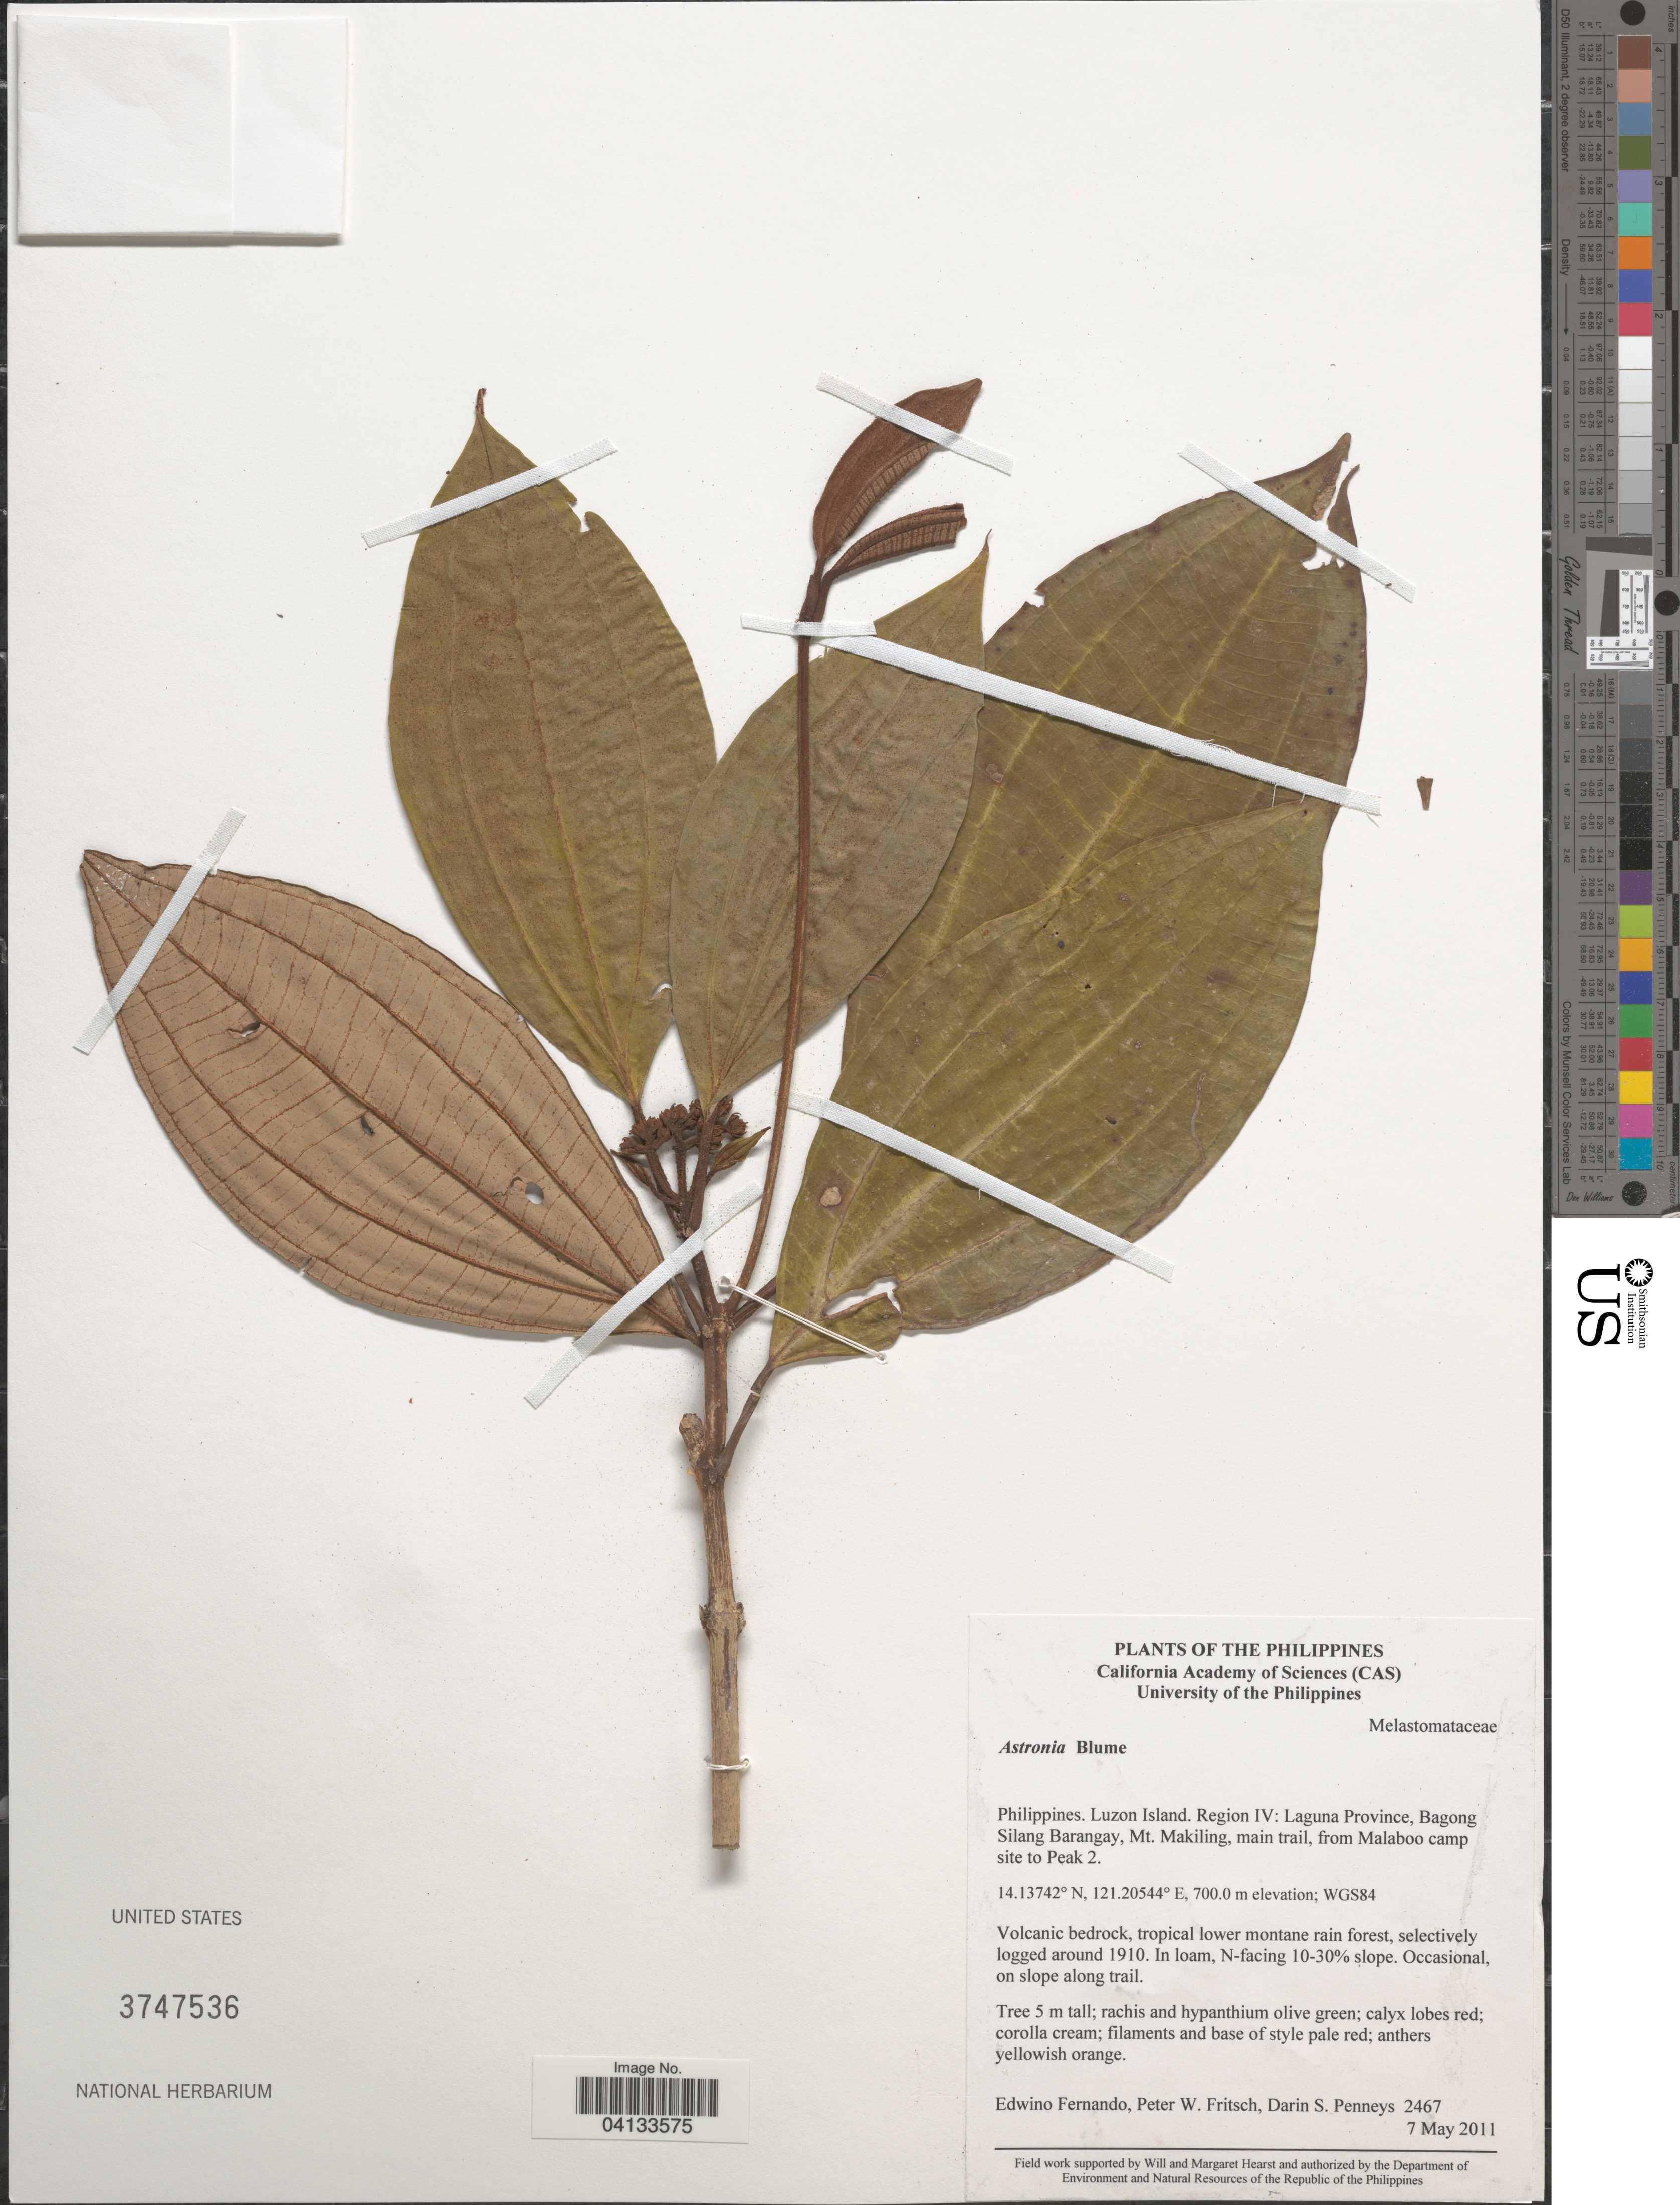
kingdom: Plantae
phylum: Tracheophyta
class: Magnoliopsida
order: Myrtales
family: Melastomataceae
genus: Astronia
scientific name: Astronia sp.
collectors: E. S. Fernando, P. W. Fritsch & D. S. Penneys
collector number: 2467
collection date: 2011-05-07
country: Philippines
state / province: Calabarzon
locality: Luzon Island. Region IV: Laguna Province, Bagong Silang Barangay, Mt. Makiling, main trail, from Malaboo camp site to Peak 2. WGS84.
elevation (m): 700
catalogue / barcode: US 3747536